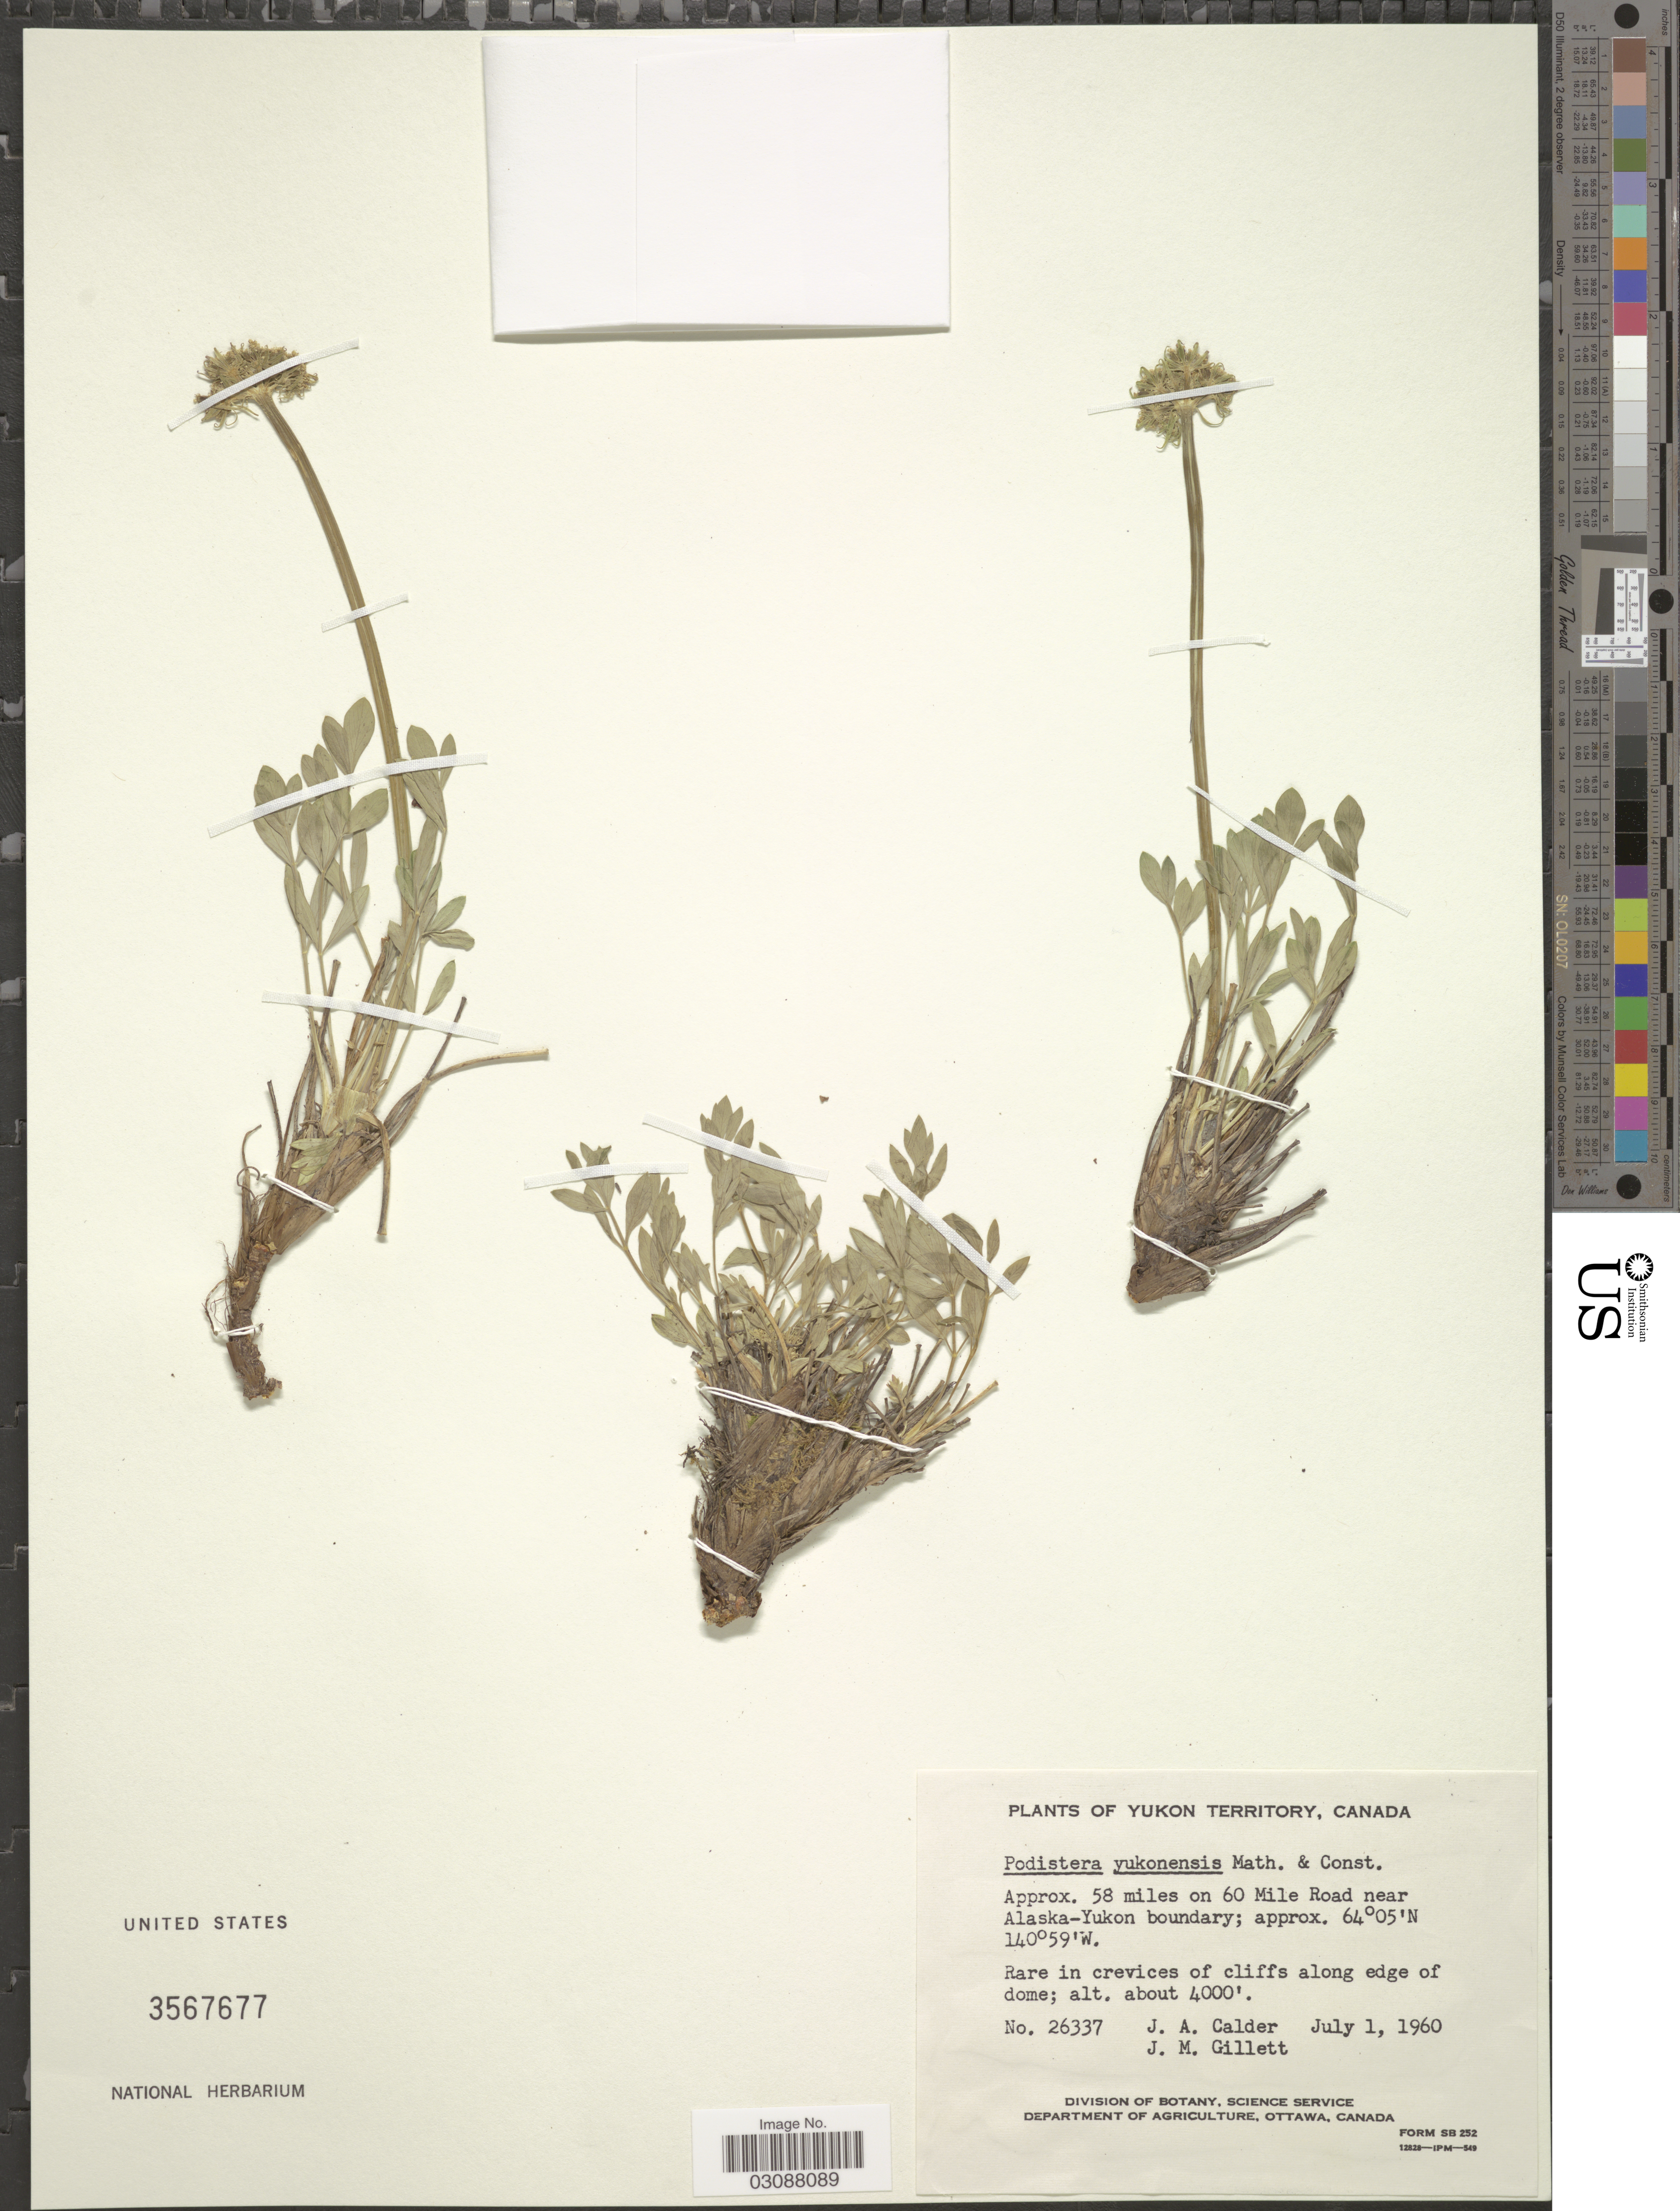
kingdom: Plantae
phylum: Tracheophyta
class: Magnoliopsida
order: Apiales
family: Apiaceae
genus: Podistera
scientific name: Podistera yukonensis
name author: Mathias & Constance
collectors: J. A. Calder & J. M. Gillett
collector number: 26337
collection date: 1960-07-01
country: Canada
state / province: Yukon Territory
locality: Approx. 58 miles on 60 Mile Road near Alaska-Yukon boundary.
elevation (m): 1219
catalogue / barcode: US 3567677